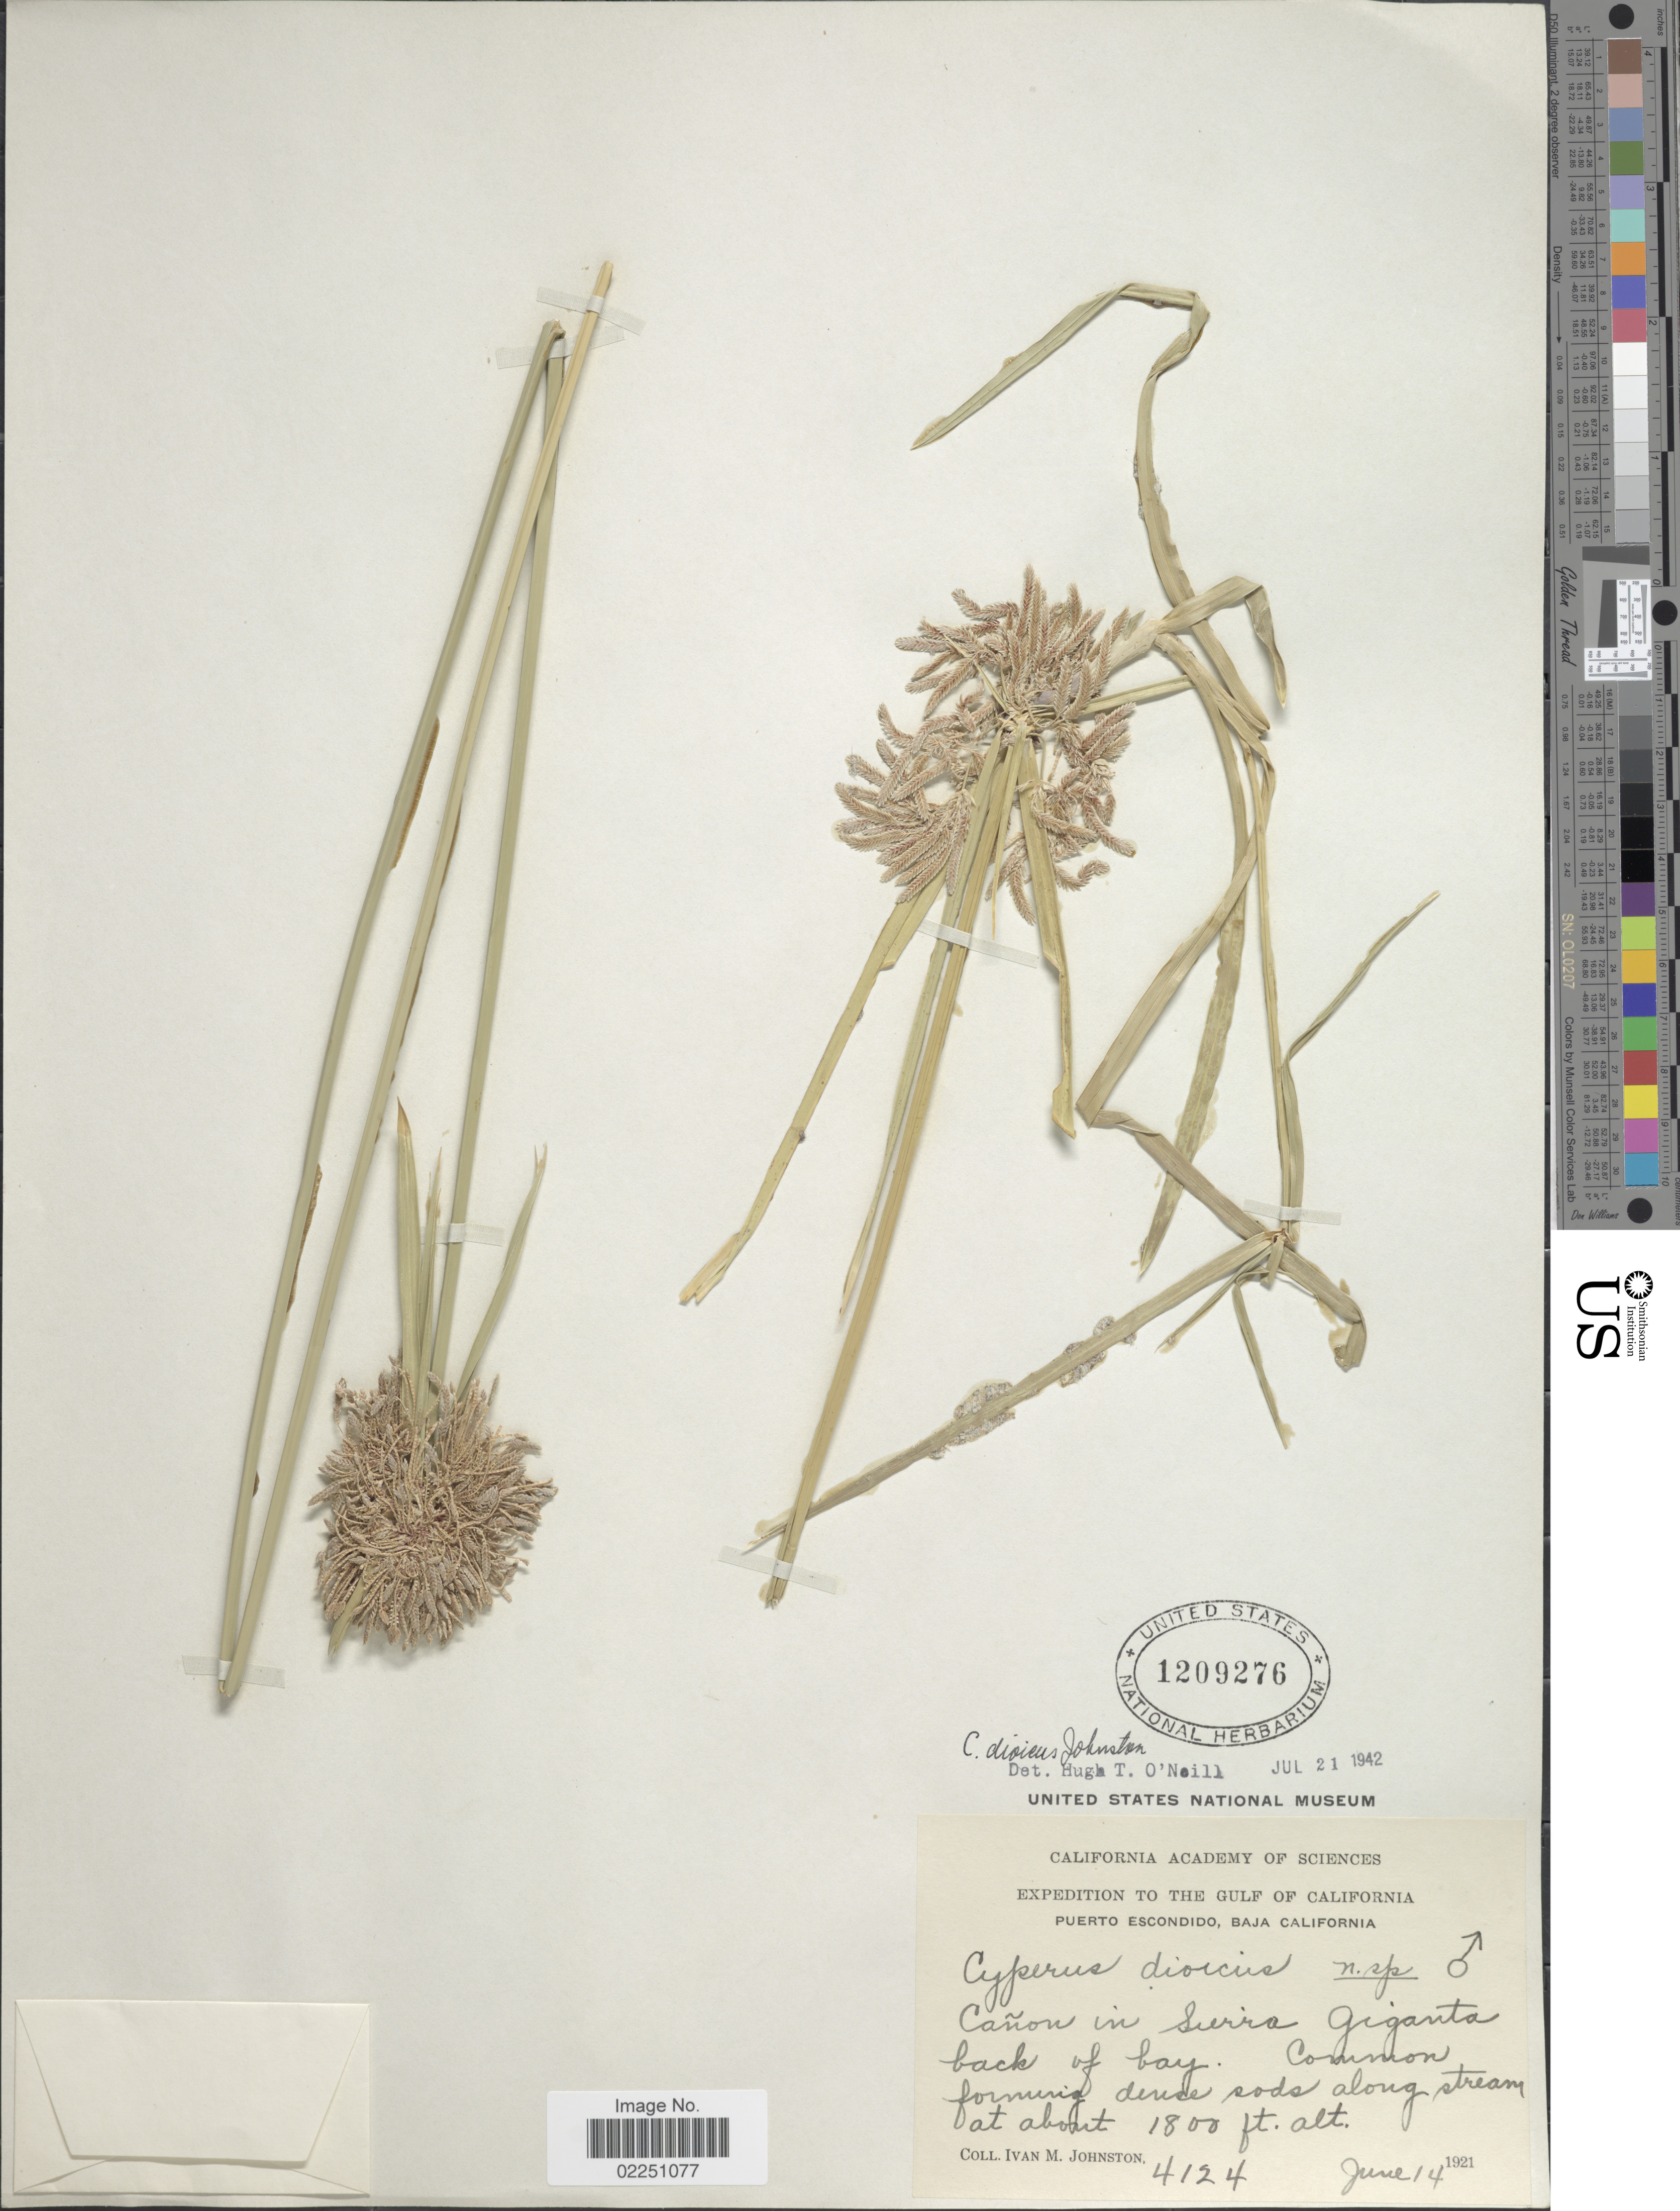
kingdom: Plantae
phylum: Tracheophyta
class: Liliopsida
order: Poales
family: Cyperaceae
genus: Cyperus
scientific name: Cyperus dioicus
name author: I.M. Johnst.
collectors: I.M. Johnston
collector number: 4124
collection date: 1921-06-14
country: Mexico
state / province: Baja California Sur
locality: Gulf of California. Puerto Escondido. Canon in Sierra Giganta back of bay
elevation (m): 549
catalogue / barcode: US 1209276